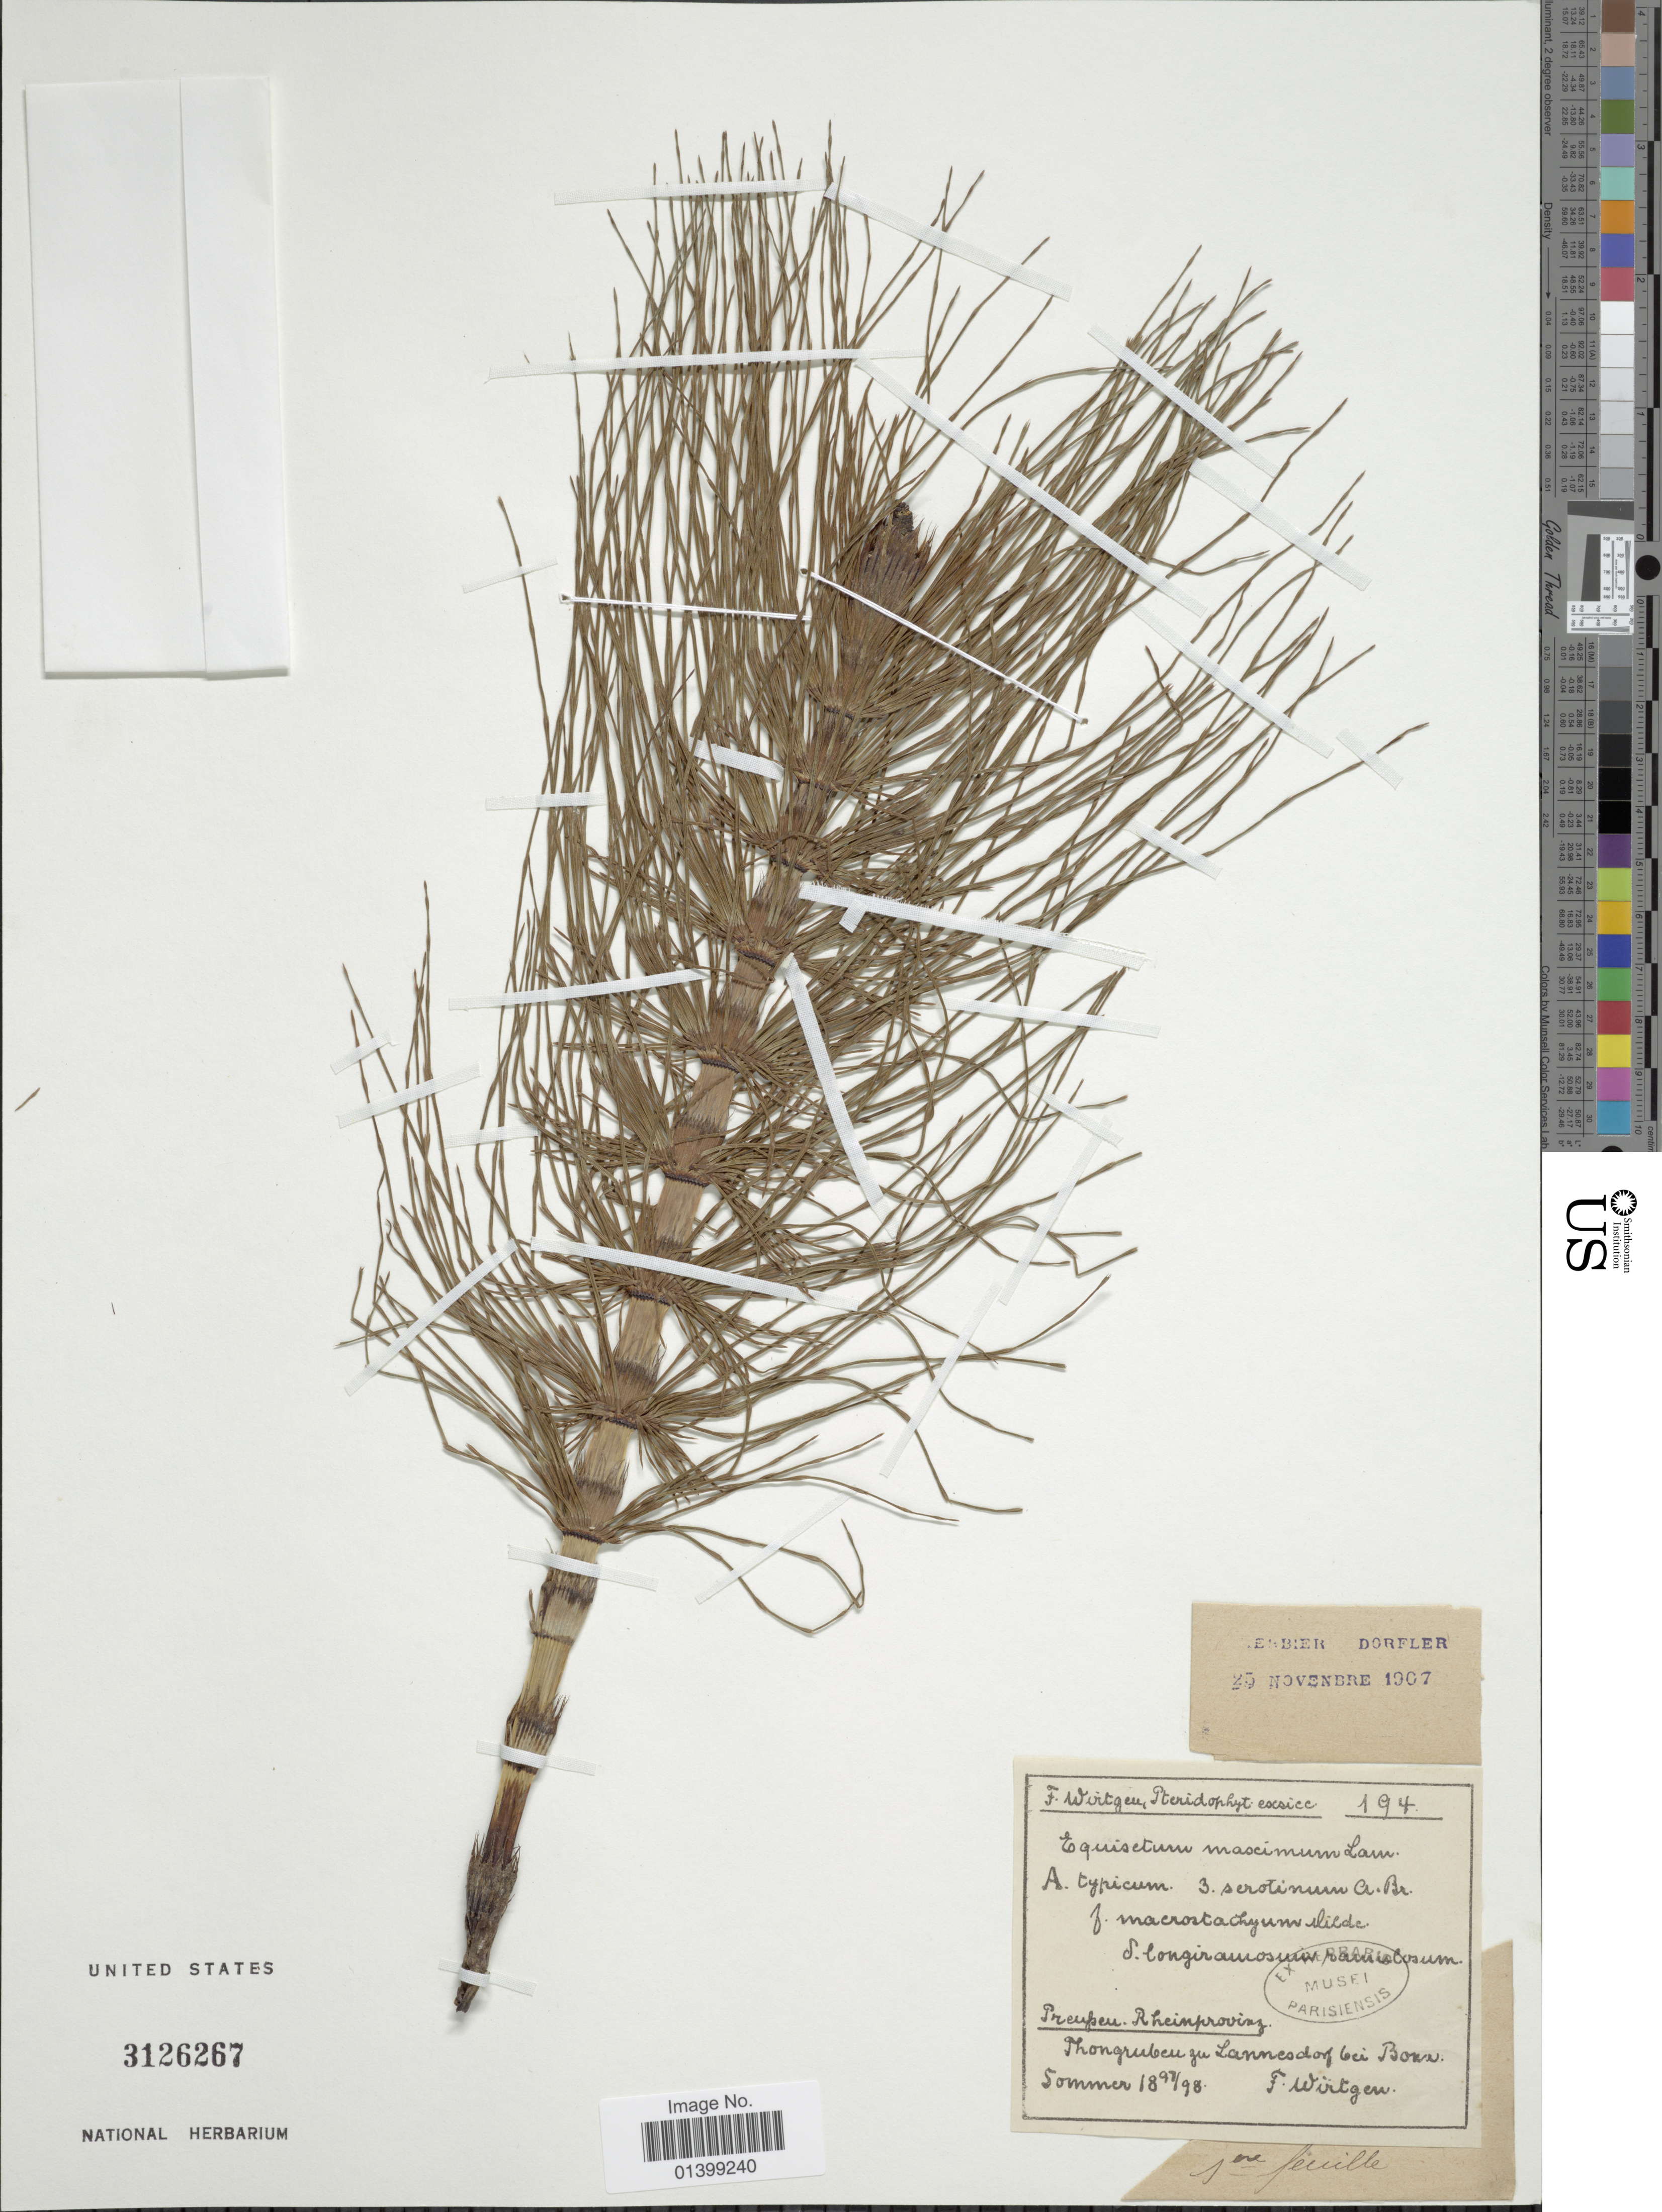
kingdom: Plantae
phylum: Tracheophyta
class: Polypodiopsida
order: Equisetales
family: Equisetaceae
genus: Equisetum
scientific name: Equisetum telmateia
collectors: F. Wirtgen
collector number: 194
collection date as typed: sommer 1897/98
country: Germany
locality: Preussen Rheinprovinz, Thingruben zu Lannesdorf bei Bonn [interpreted]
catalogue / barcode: US 3126267